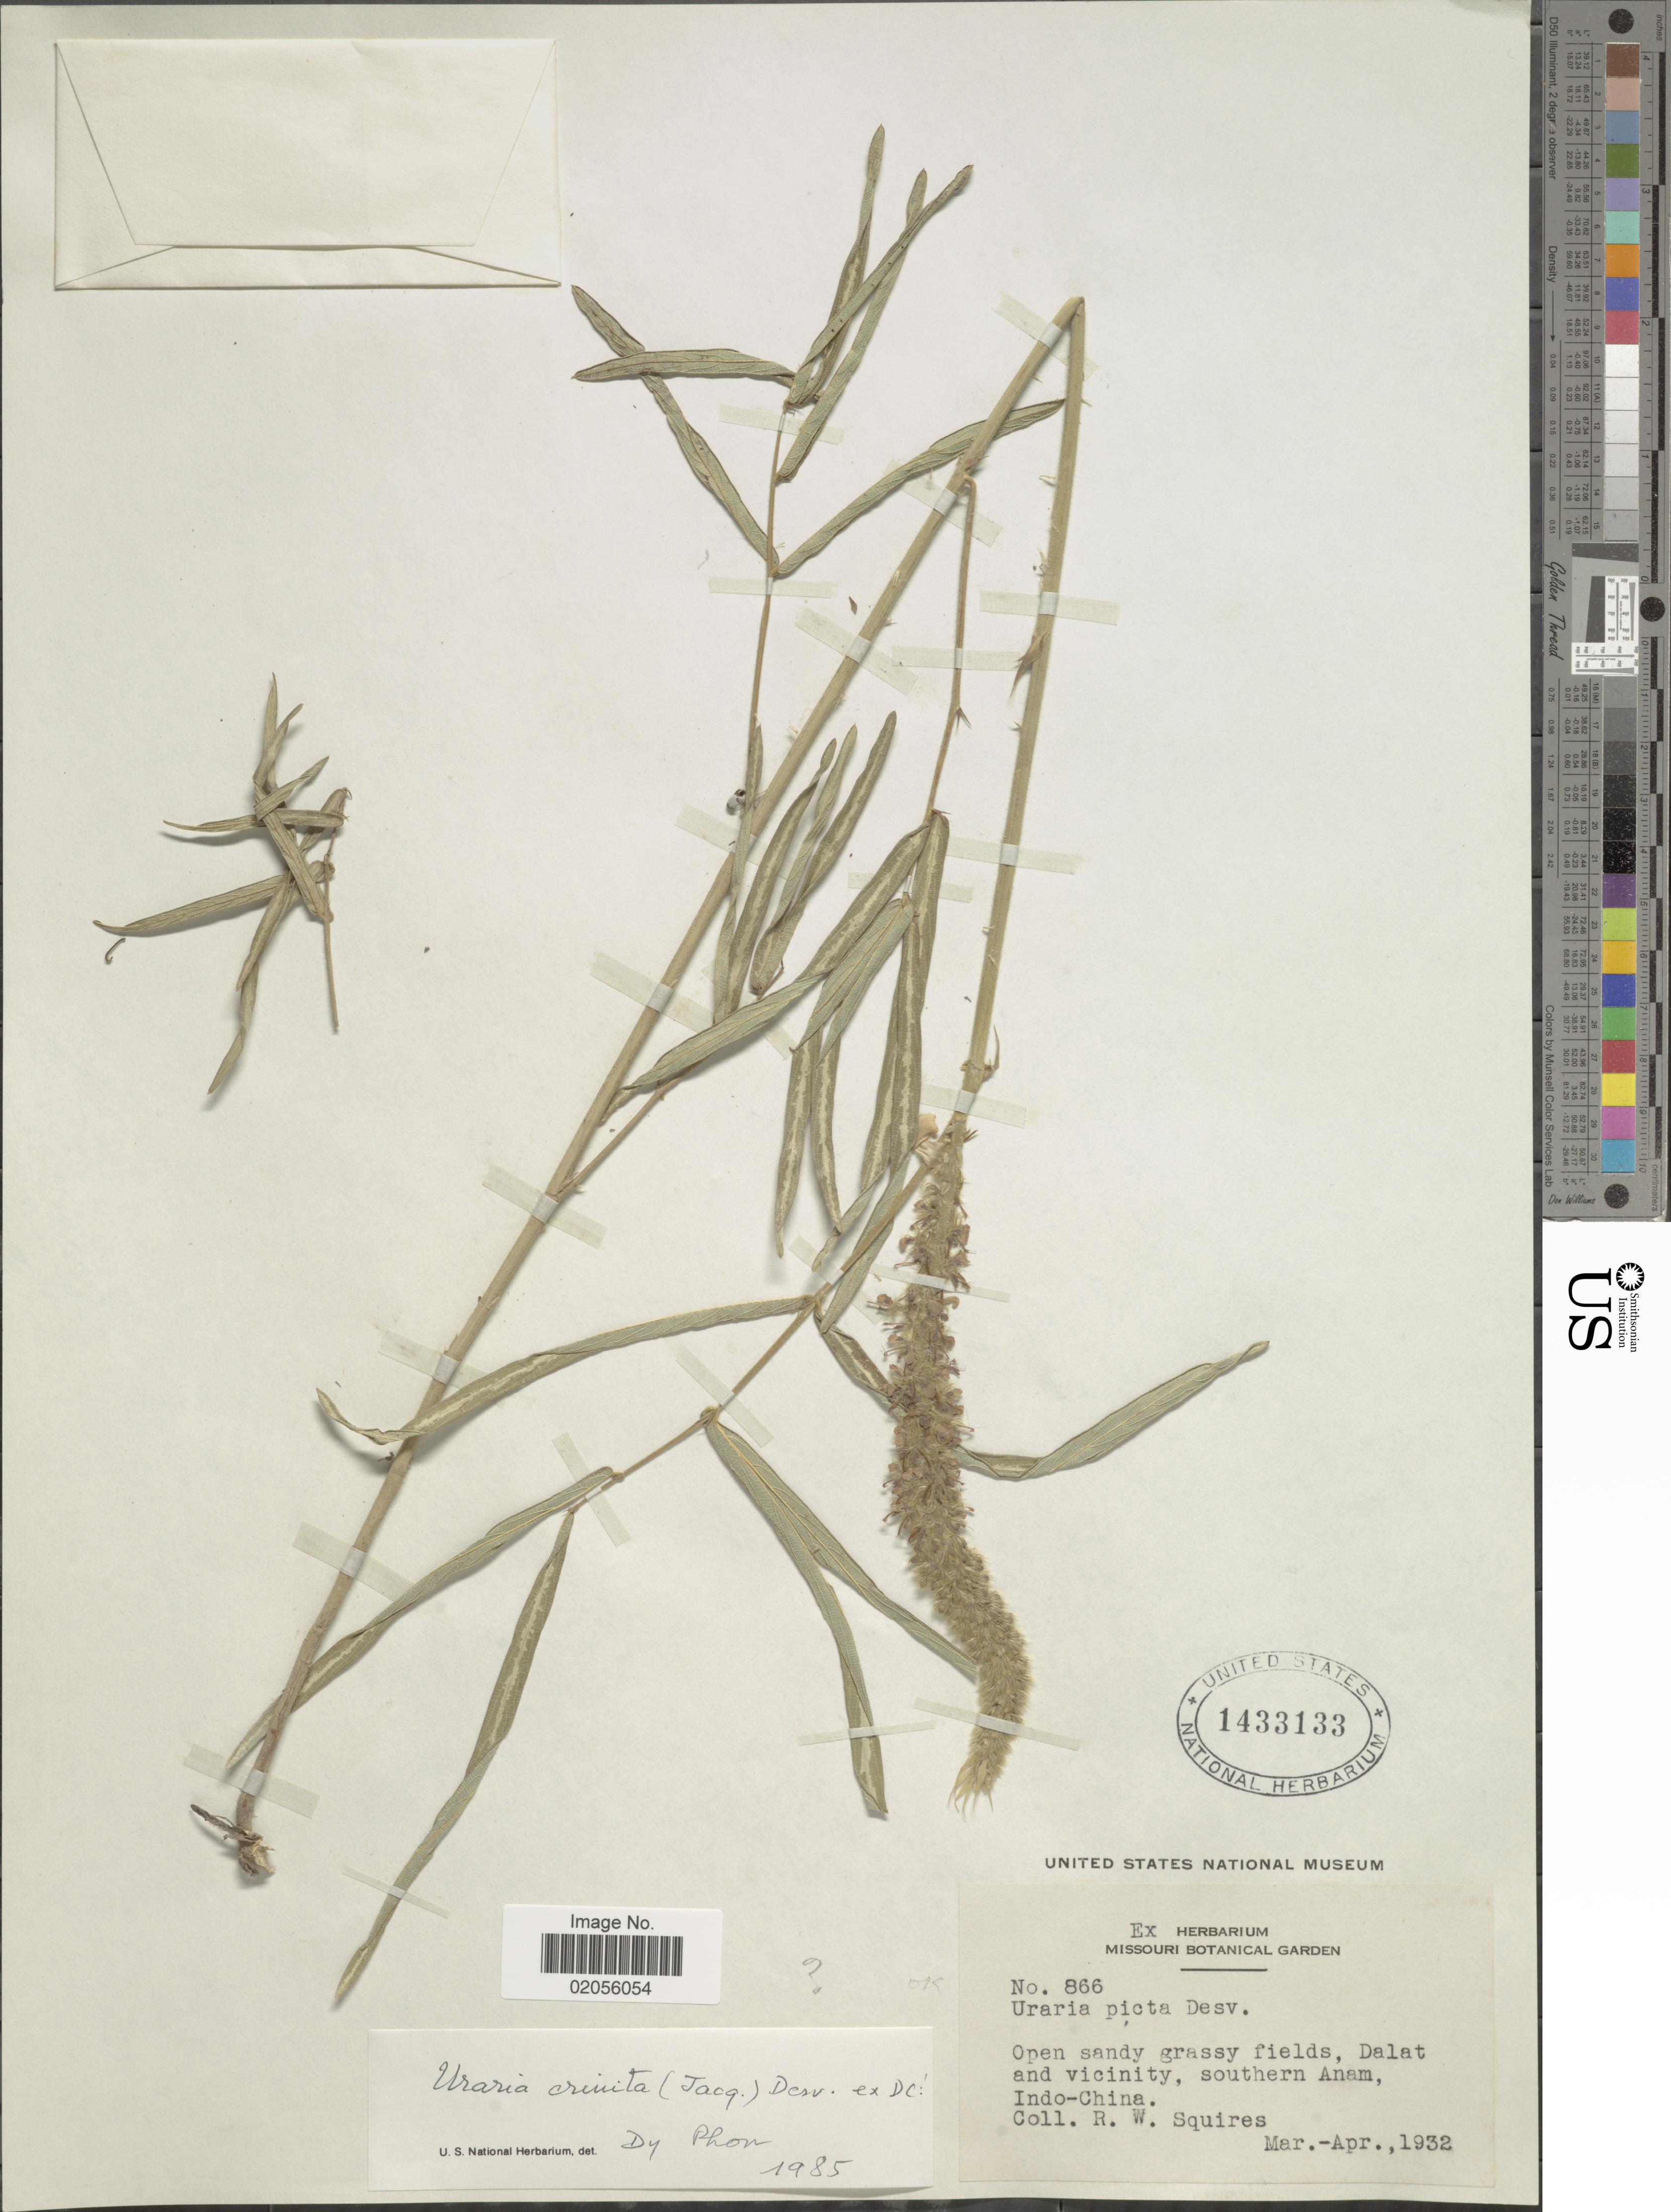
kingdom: Plantae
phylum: Tracheophyta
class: Magnoliopsida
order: Fabales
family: Fabaceae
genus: Uraria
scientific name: Uraria picta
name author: (Jacq.) DC.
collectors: R. Squires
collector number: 866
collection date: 1932-03/1932-04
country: Vietnam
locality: Dalat and vicinity, southern Anam, Indo-China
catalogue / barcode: US 1433133